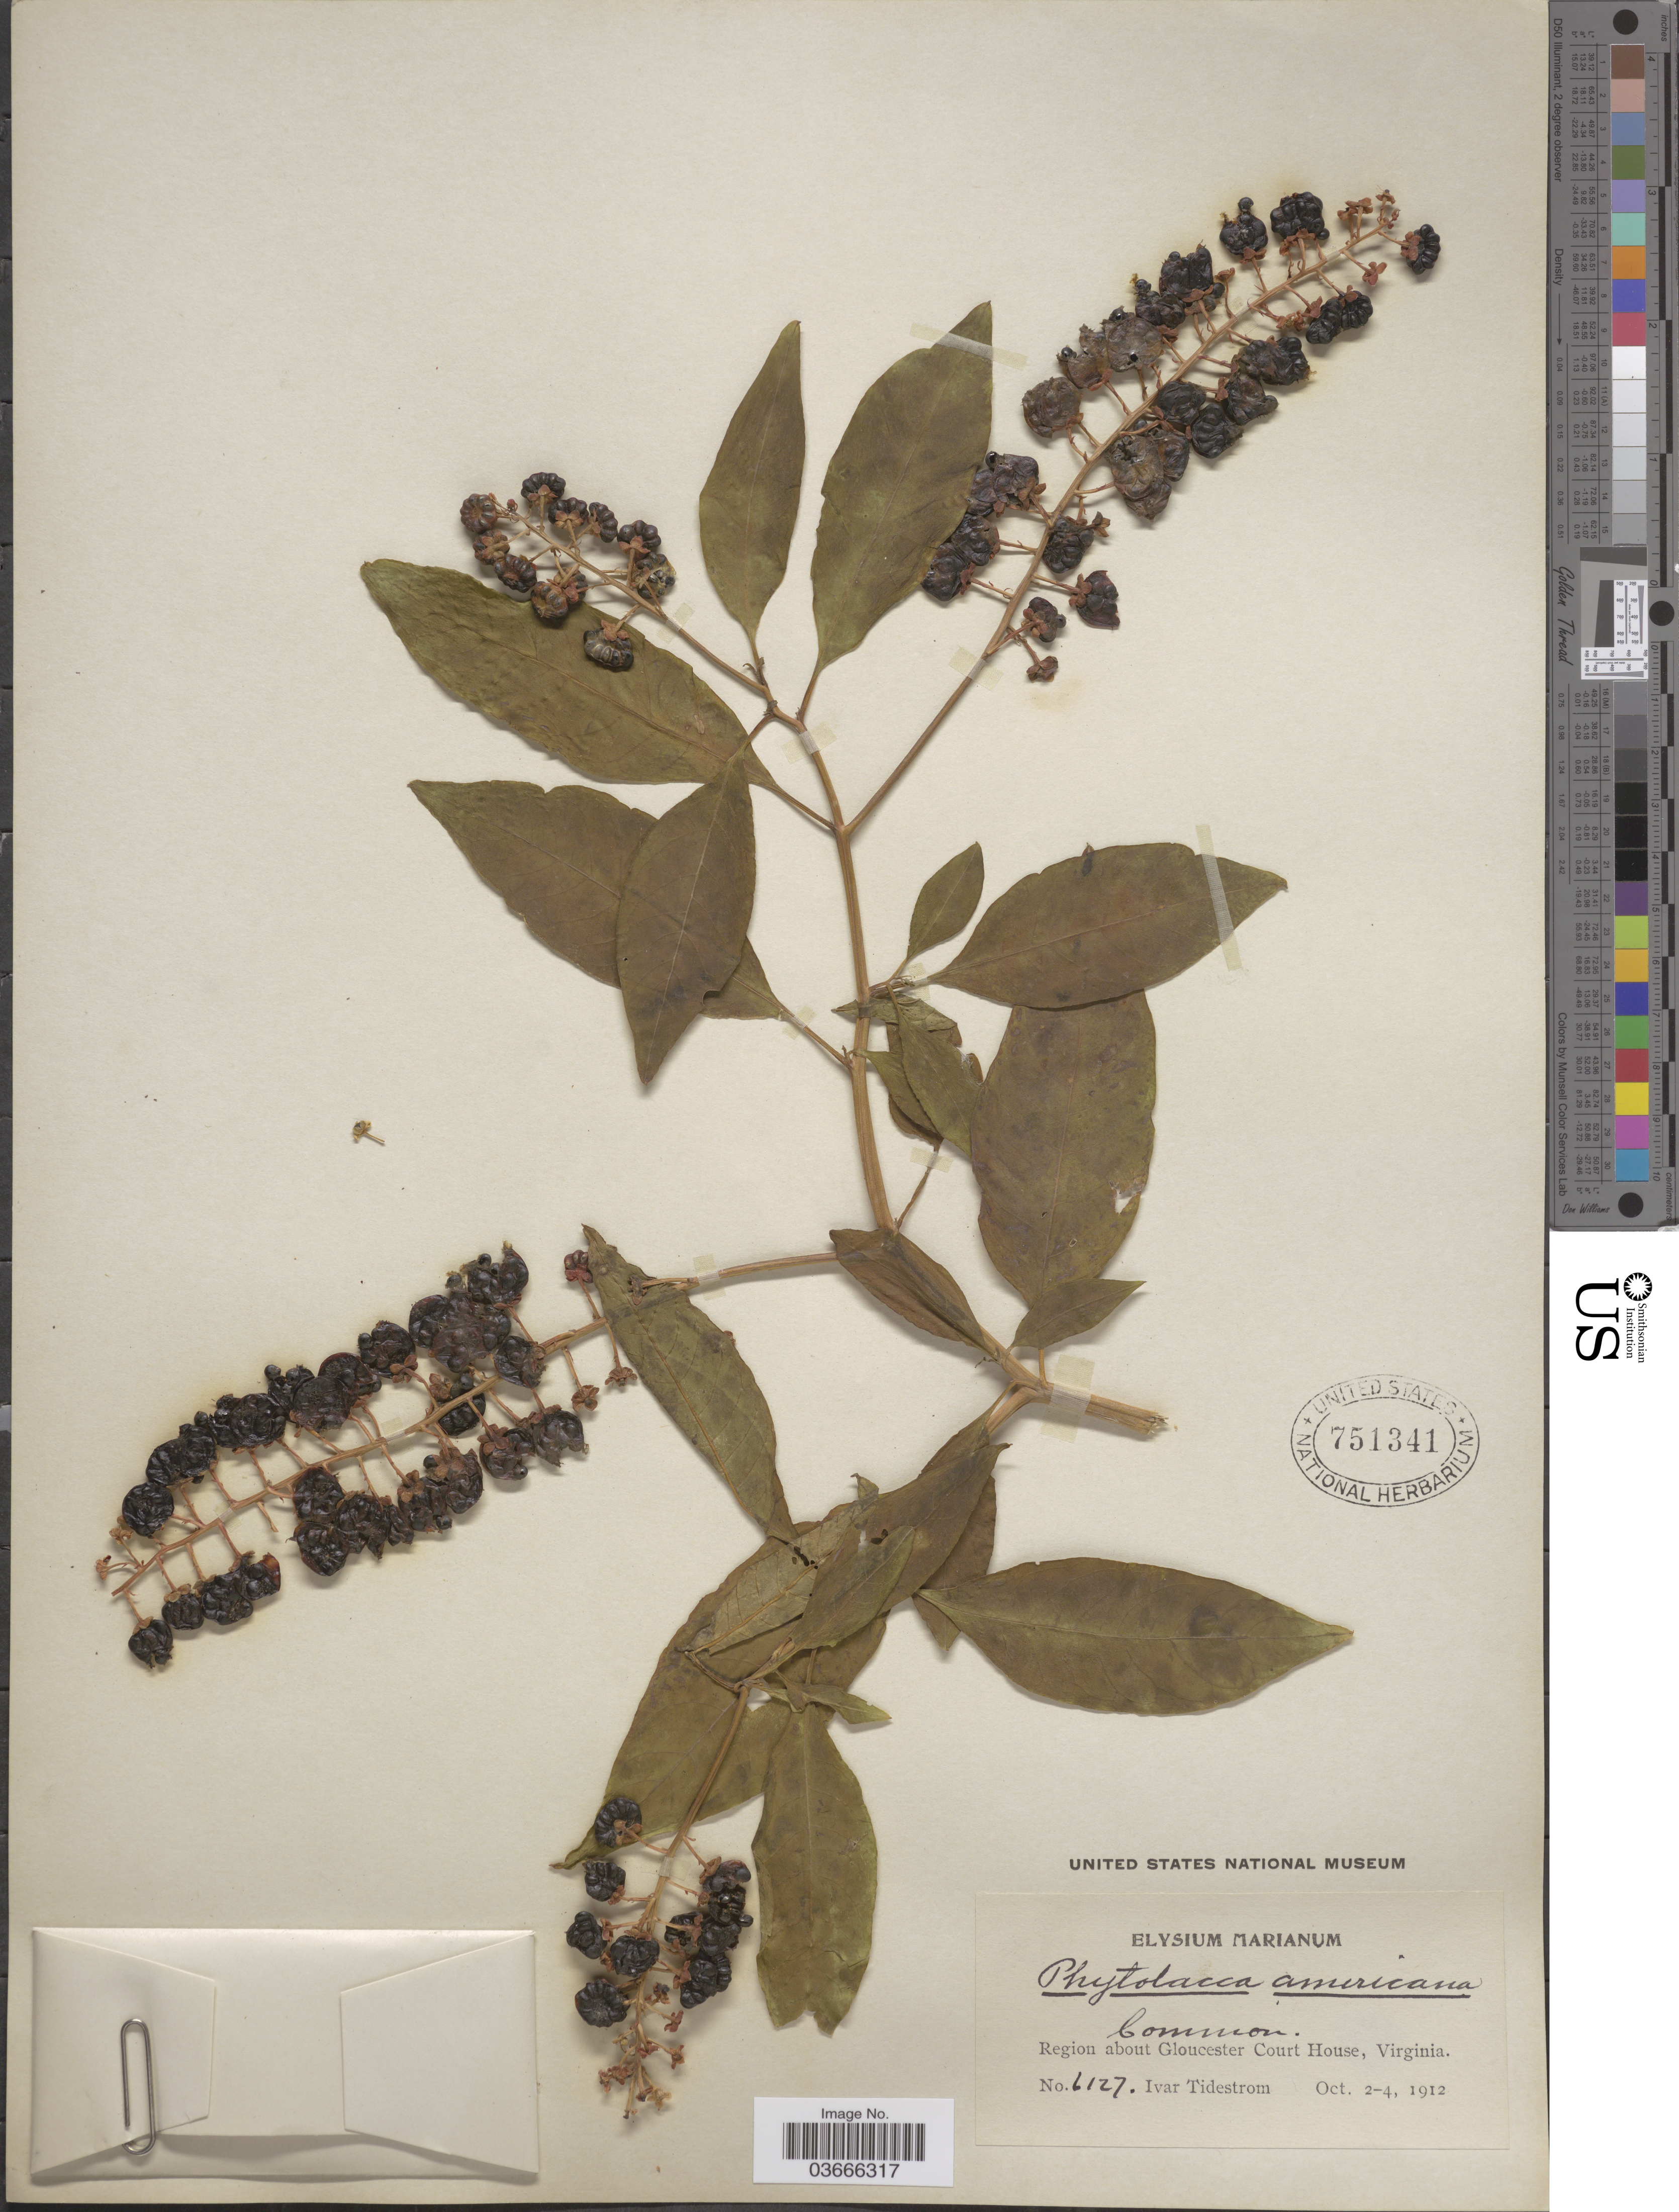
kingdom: Plantae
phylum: Tracheophyta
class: Magnoliopsida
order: Caryophyllales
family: Phytolaccaceae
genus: Phytolacca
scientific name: Phytolacca americana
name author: L.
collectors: I. F. Tidestrom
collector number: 6127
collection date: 1912-10-02/1912-10-04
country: United States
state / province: Virginia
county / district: Gloucester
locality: Region about Gloucester Court House.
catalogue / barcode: US 751341